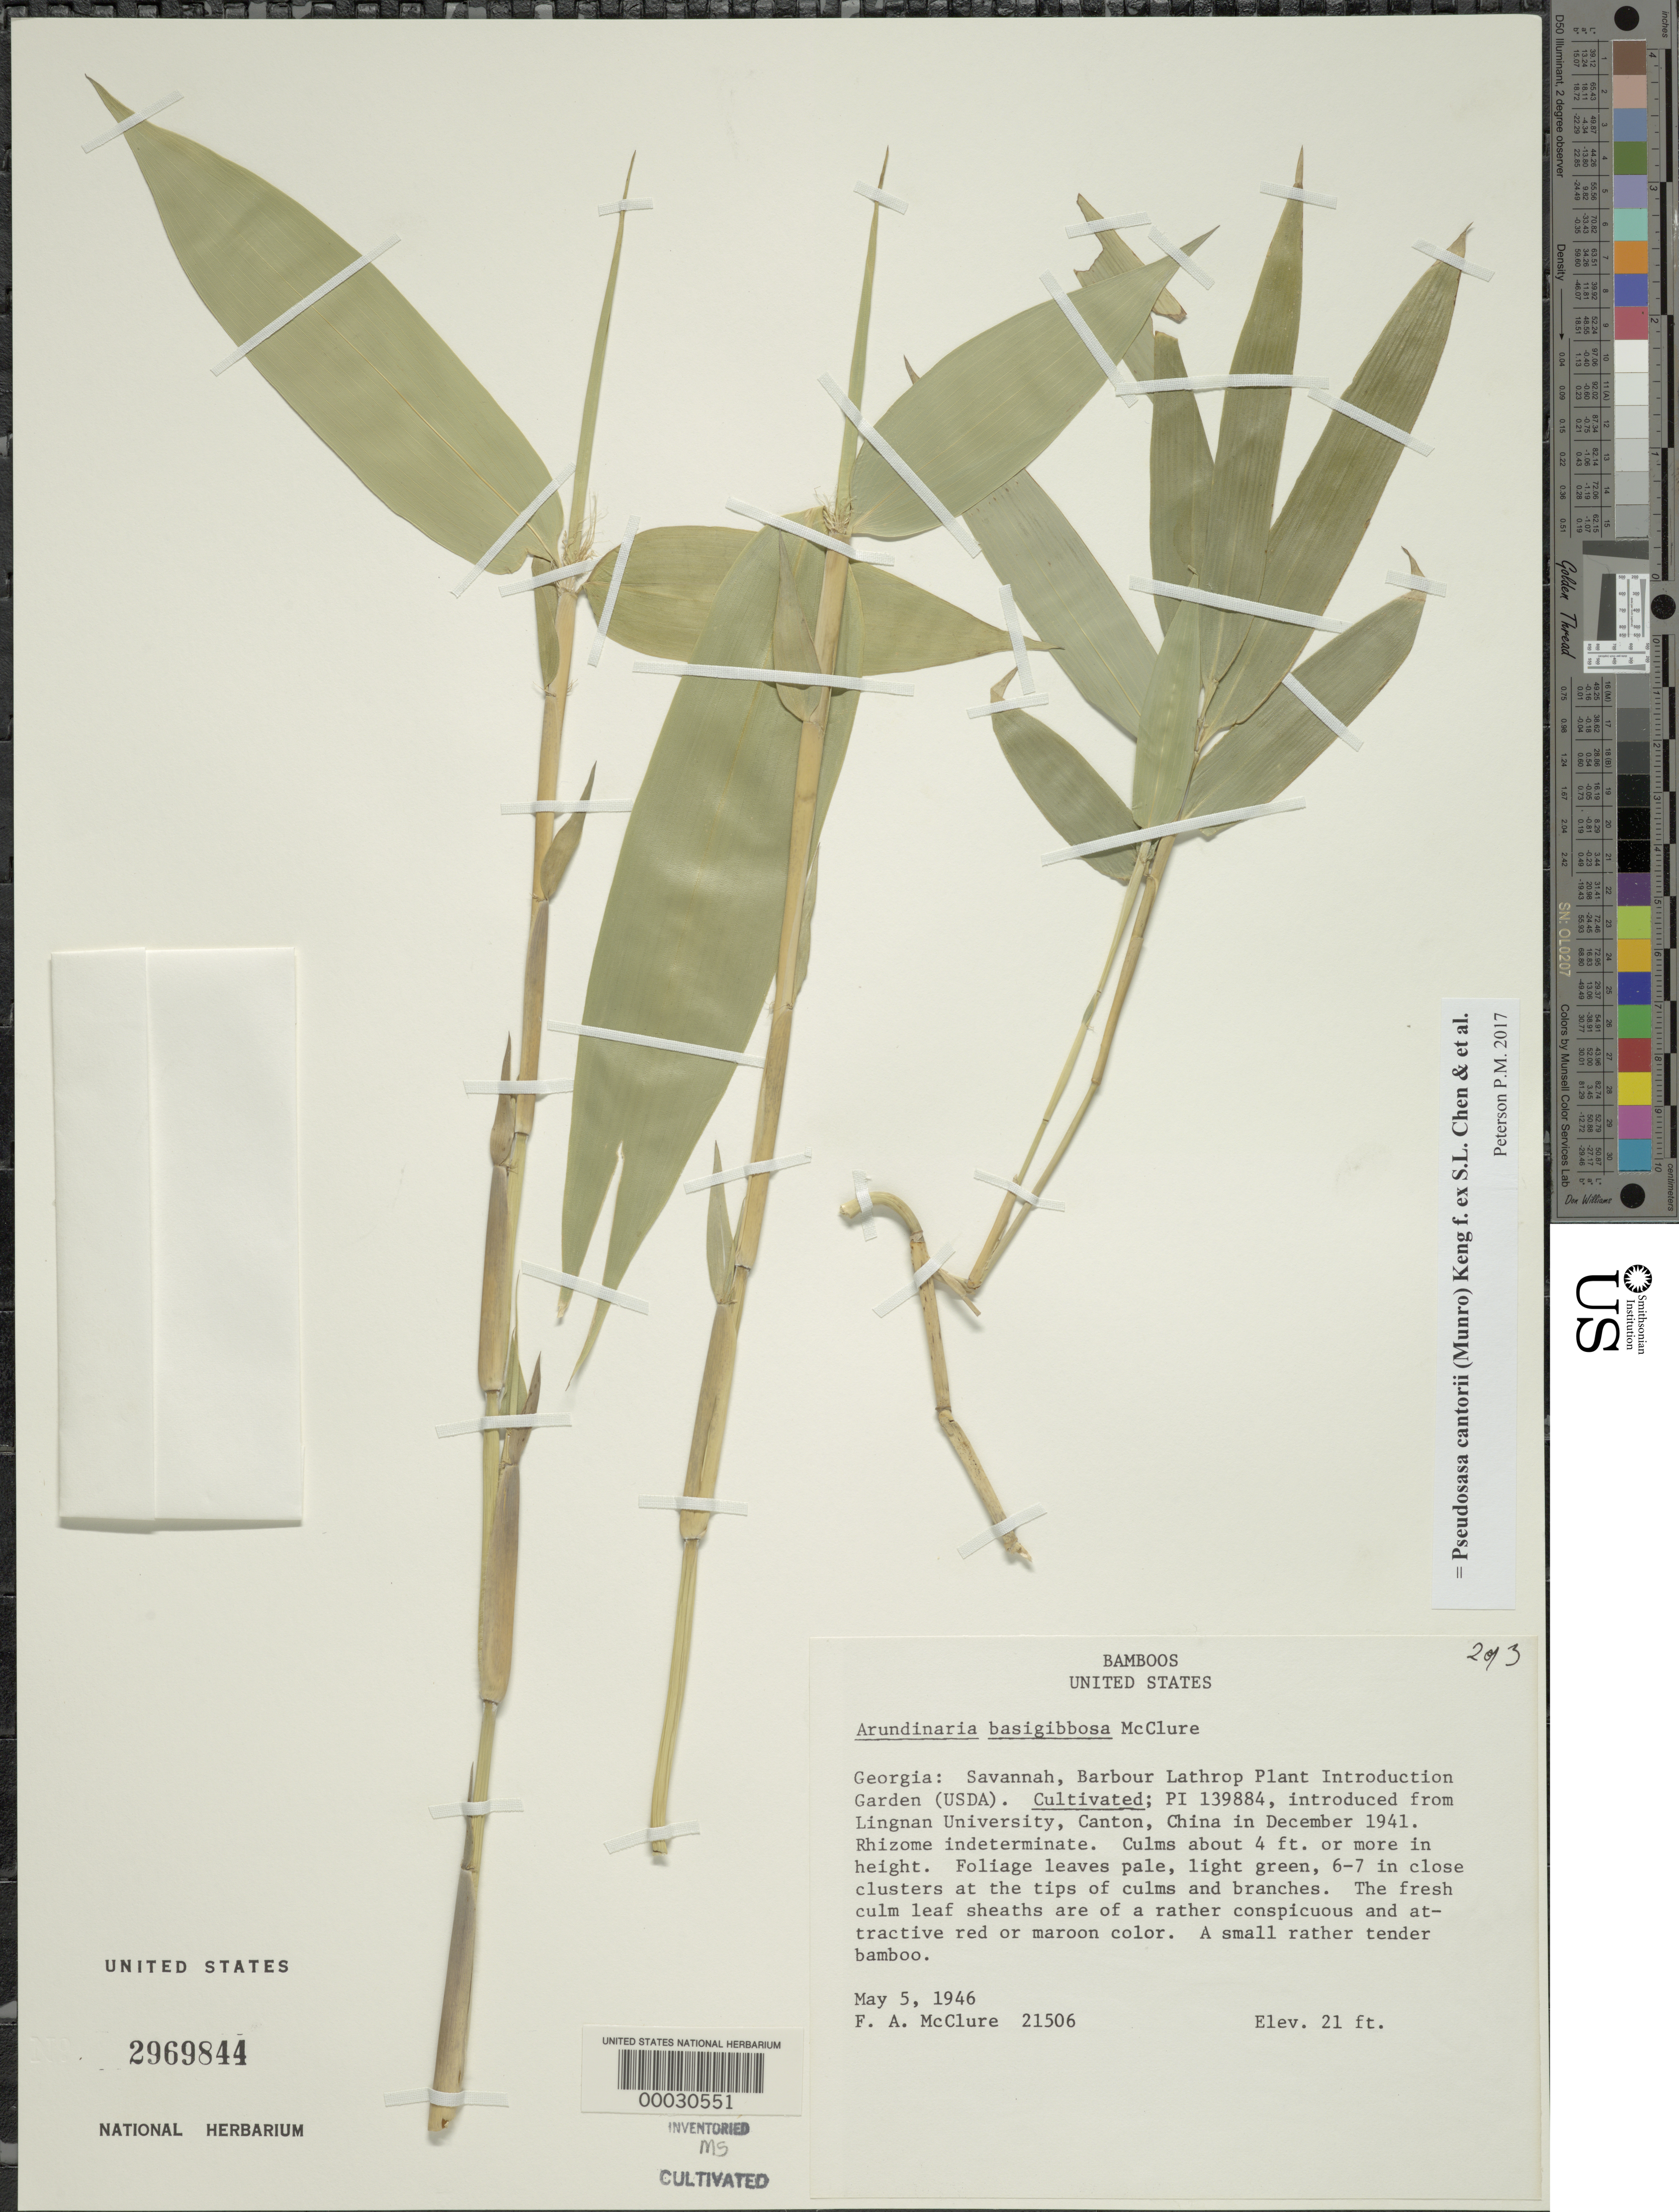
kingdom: Plantae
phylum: Tracheophyta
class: Liliopsida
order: Poales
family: Poaceae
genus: Pseudosasa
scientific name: Pseudosasa cantorii (Munro) Keng f. ex S.L. Chen et al.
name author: (Munro) Keng f. ex S.L. Chen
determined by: Poaceae Reorganization Project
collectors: F. A. McClure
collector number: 21506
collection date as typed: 05 May 1946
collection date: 1946-05-05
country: United States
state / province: Georgia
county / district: Chatham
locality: Barbour lathrop plant introduction garden-savannah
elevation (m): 6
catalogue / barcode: US 2969844